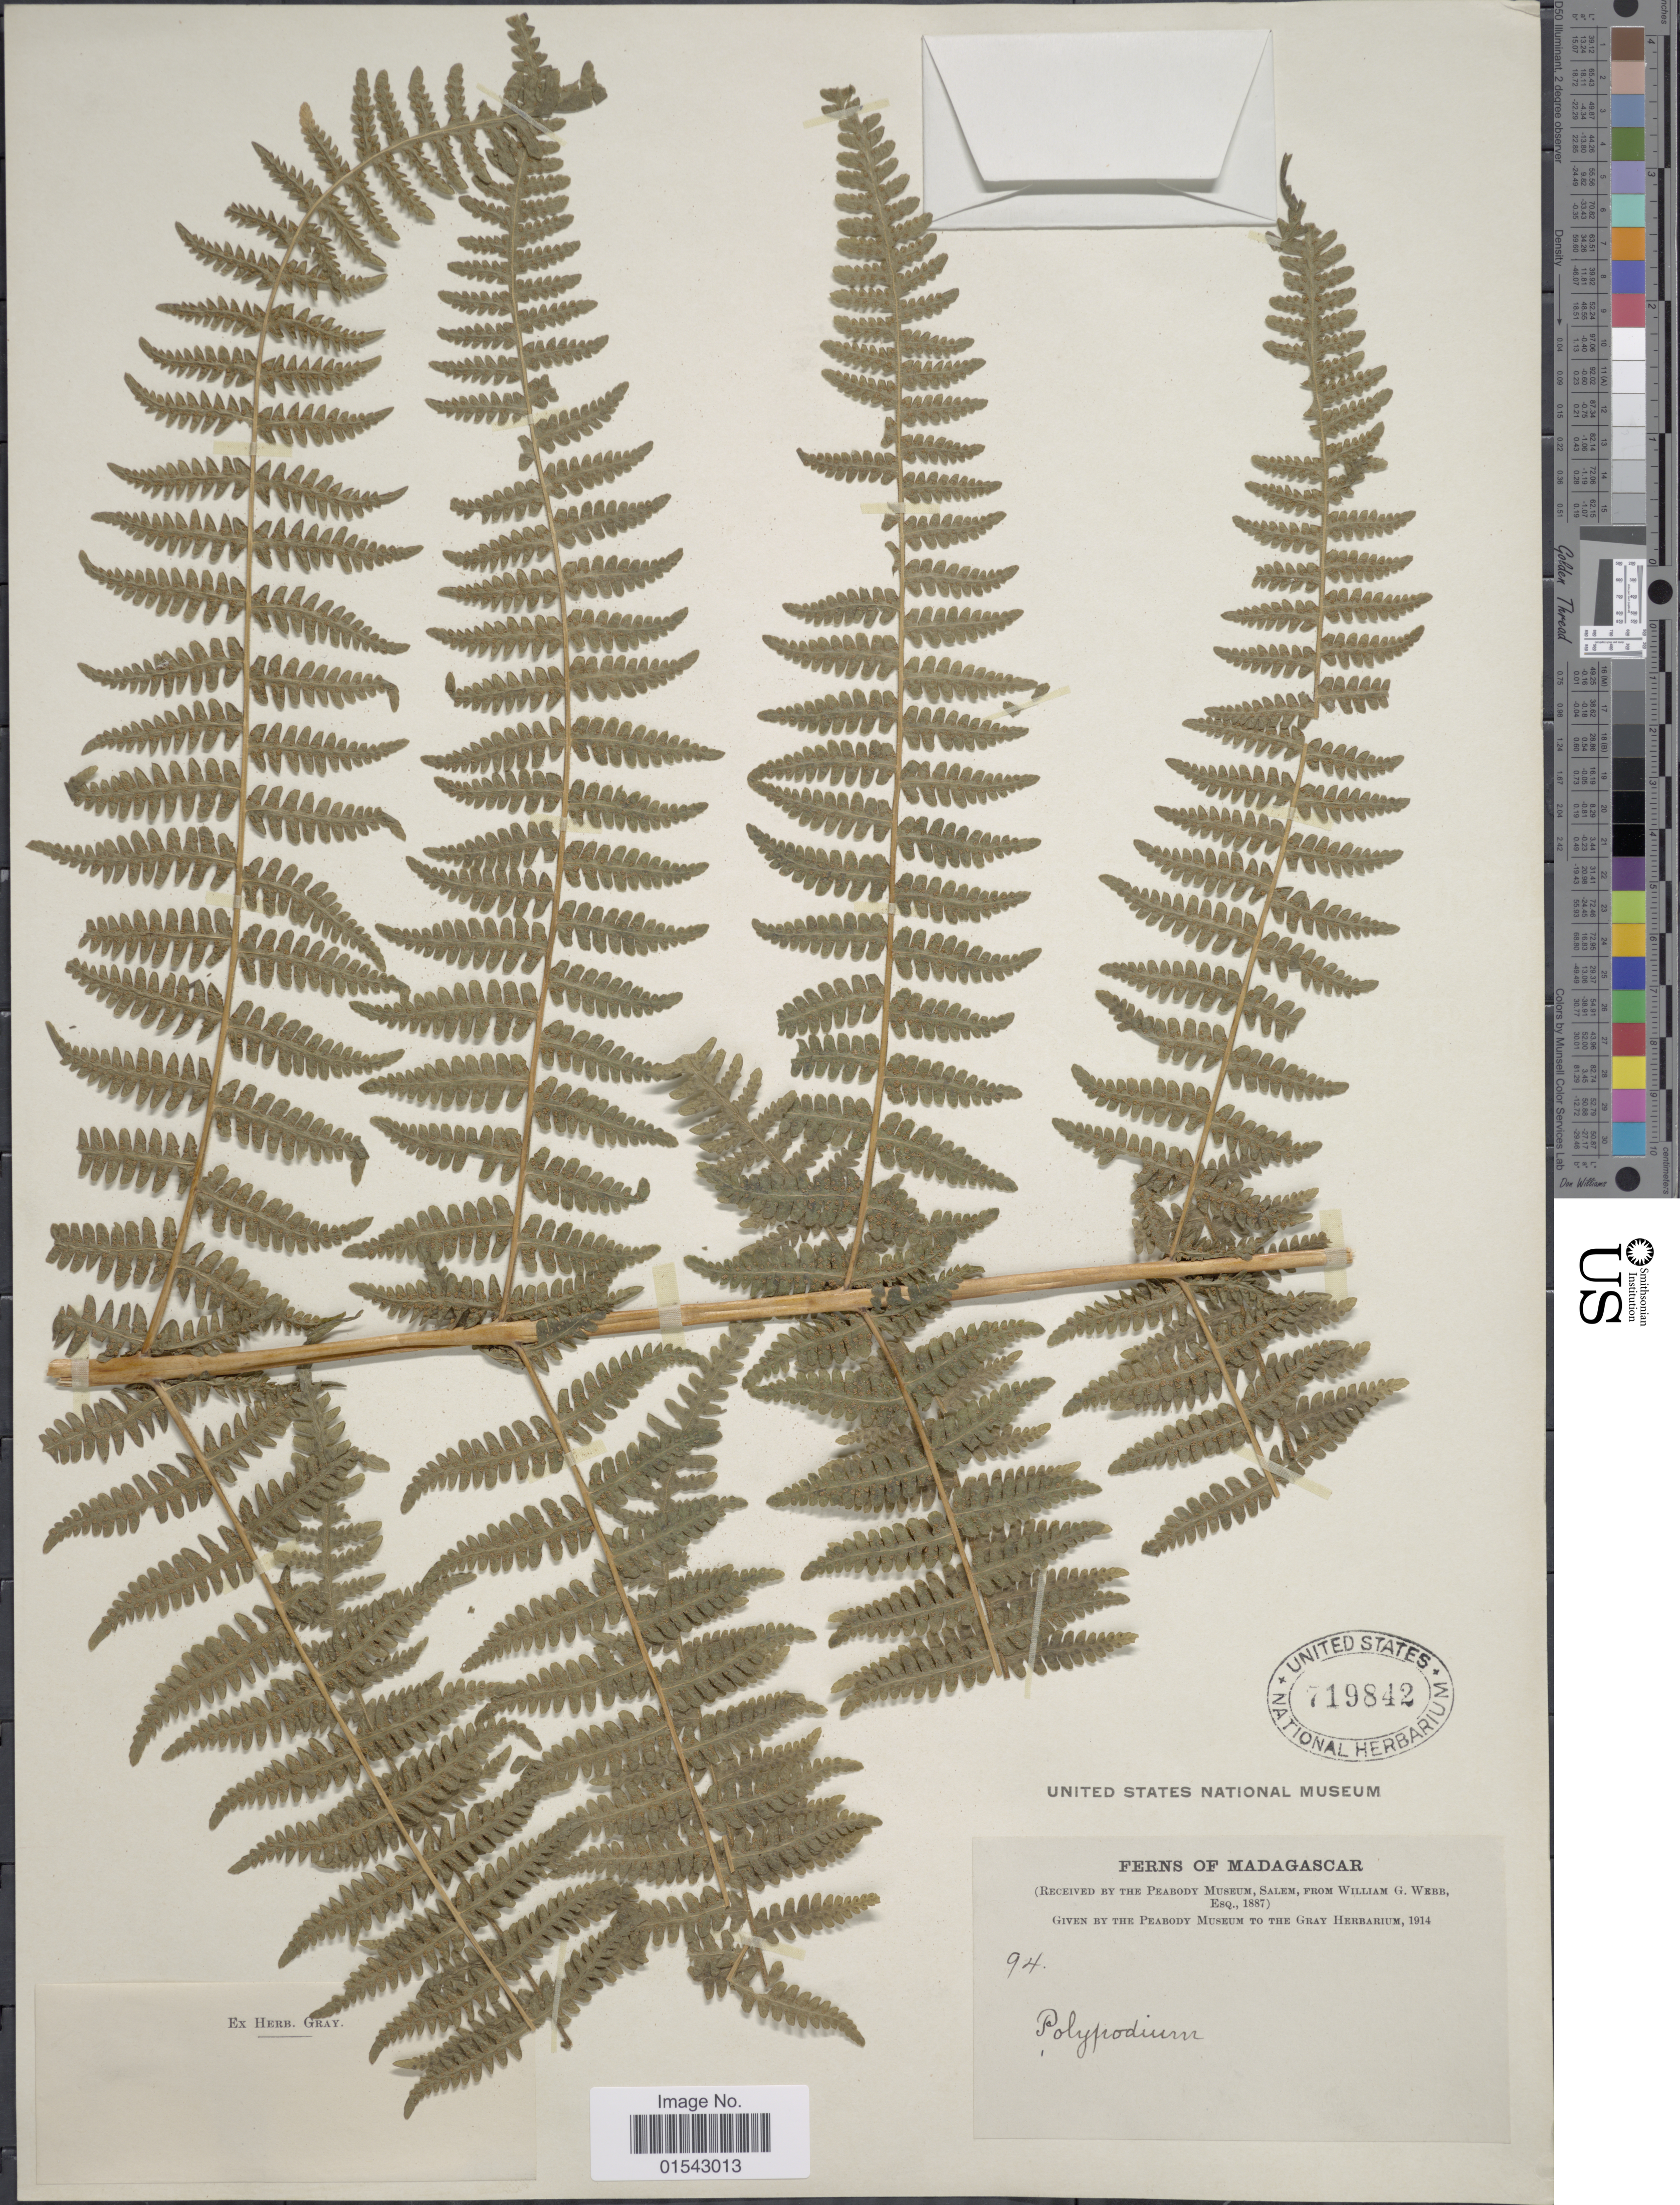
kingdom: Plantae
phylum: Tracheophyta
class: Polypodiopsida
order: Polypodiales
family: Thelypteridaceae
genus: Cyclosorus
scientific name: Cyclosorus sp.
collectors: ex herb. Gray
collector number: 94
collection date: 1914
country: Madagascar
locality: Madagascar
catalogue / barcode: US 719842